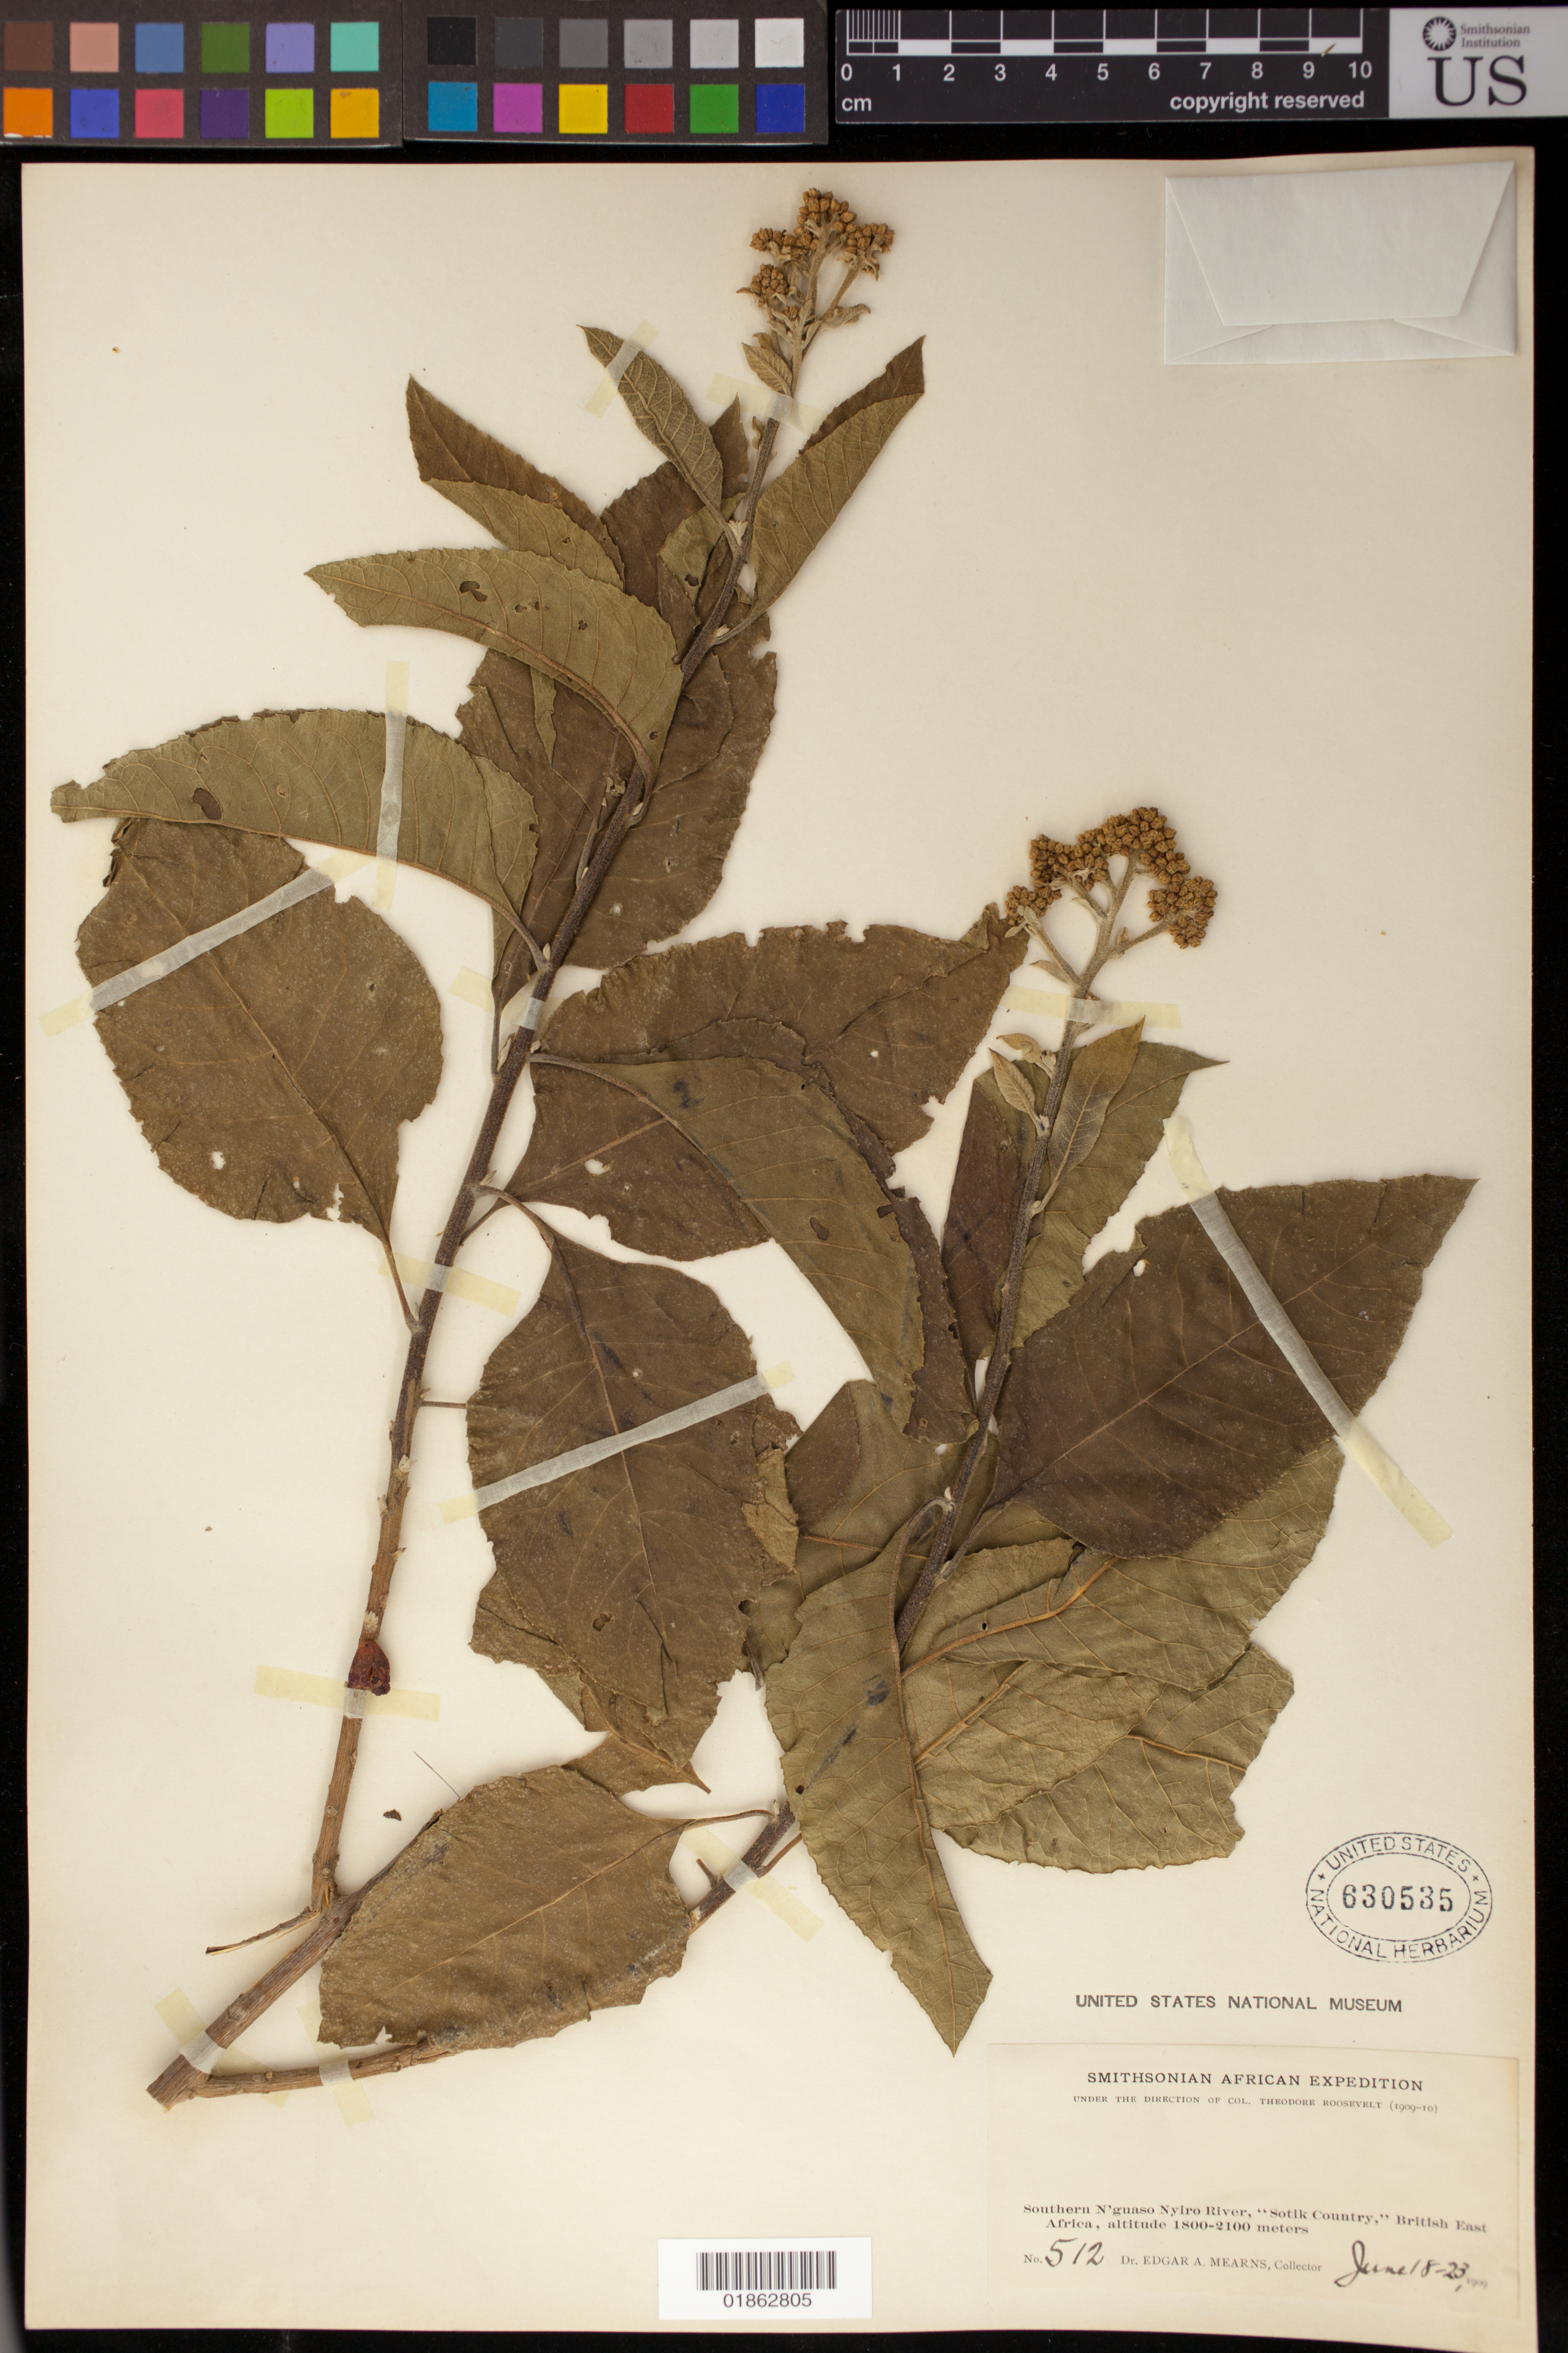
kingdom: Plantae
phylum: Tracheophyta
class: Magnoliopsida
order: Asterales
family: Asteraceae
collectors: E. A. Mearns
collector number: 512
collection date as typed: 18 Jun 1909 to 23 Jun 1909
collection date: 1909-06-18/1909-06-23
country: Kenya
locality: Southern N'guaso Nyiro River, "Sotik Country", British East Africa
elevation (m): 1800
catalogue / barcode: US 630535